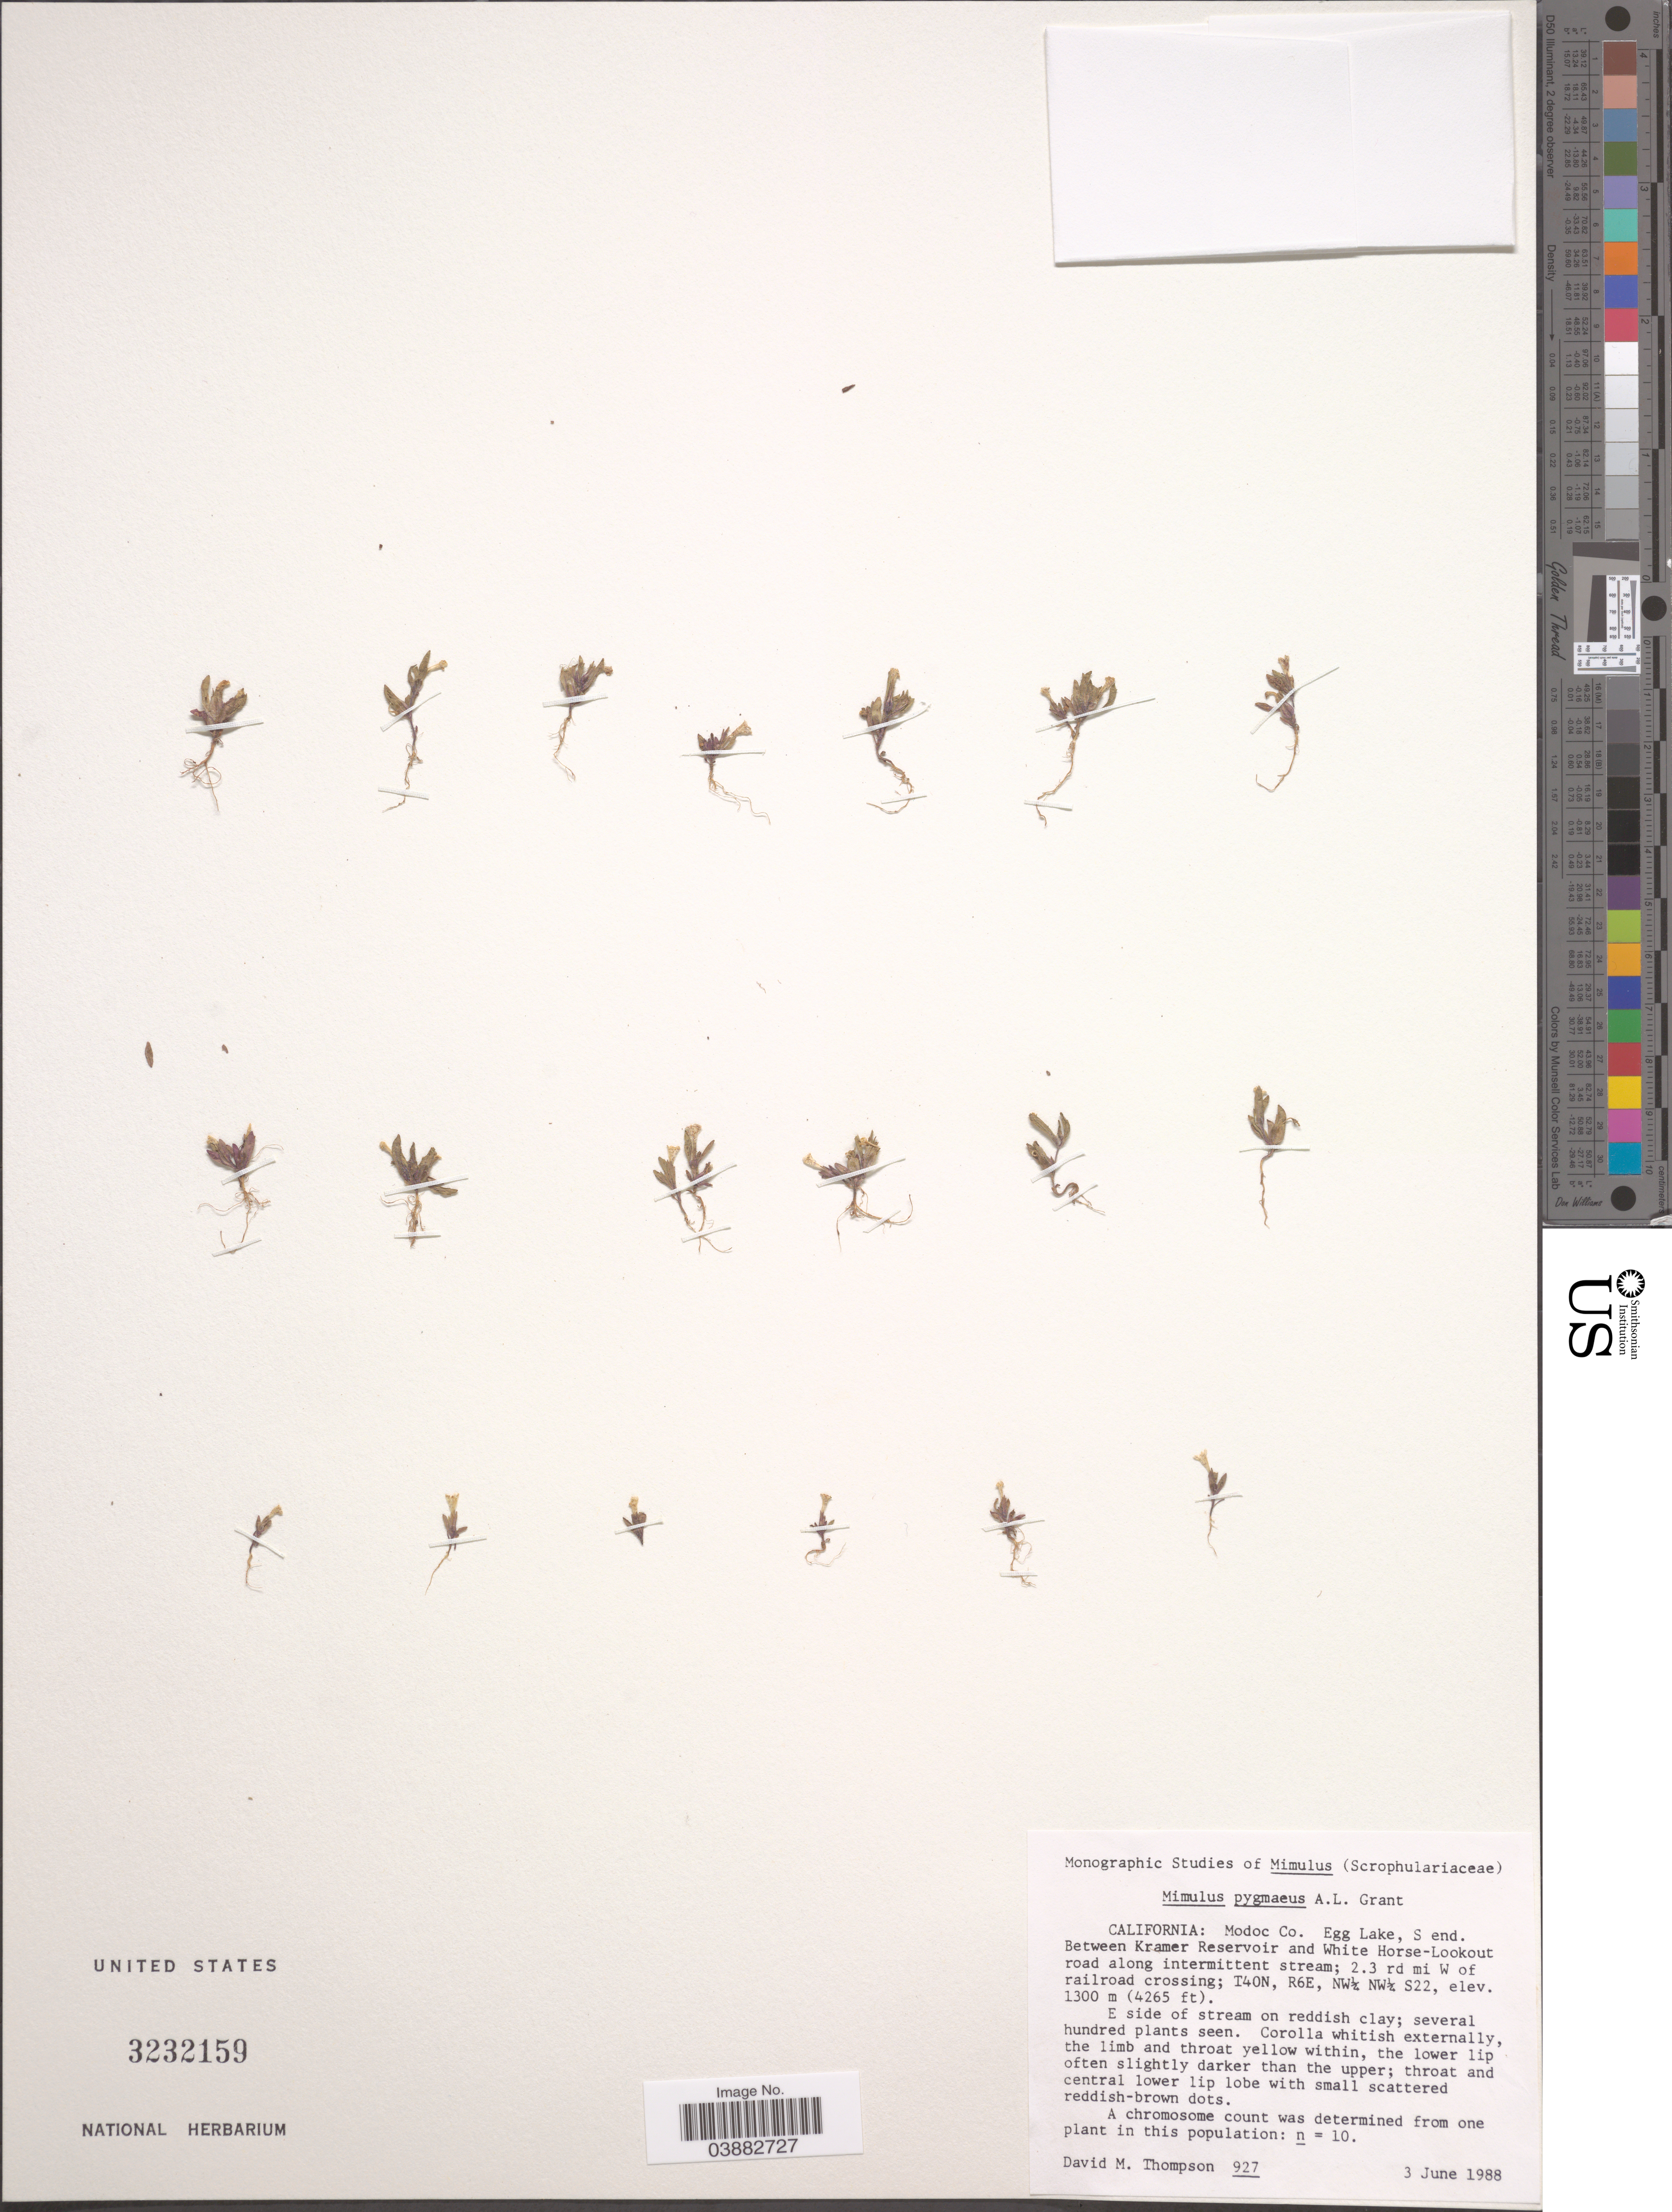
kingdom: Plantae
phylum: Tracheophyta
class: Magnoliopsida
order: Lamiales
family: Phrymaceae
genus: Mimulus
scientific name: Mimulus pygmaeus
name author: A.L. Grant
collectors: D. M. Thompson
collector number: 927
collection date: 1988-06-03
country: United States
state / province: California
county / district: Modoc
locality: Modoc Co. Egg Lake, S end. Between Kramer Reservoir and White Horse-Lookout road along intermittent stream; 2.3 rd mi W of railroad crossing; T40N, R6E, NW¼ NW¼ S22. E side of stream.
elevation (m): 1300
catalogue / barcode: US 3232159